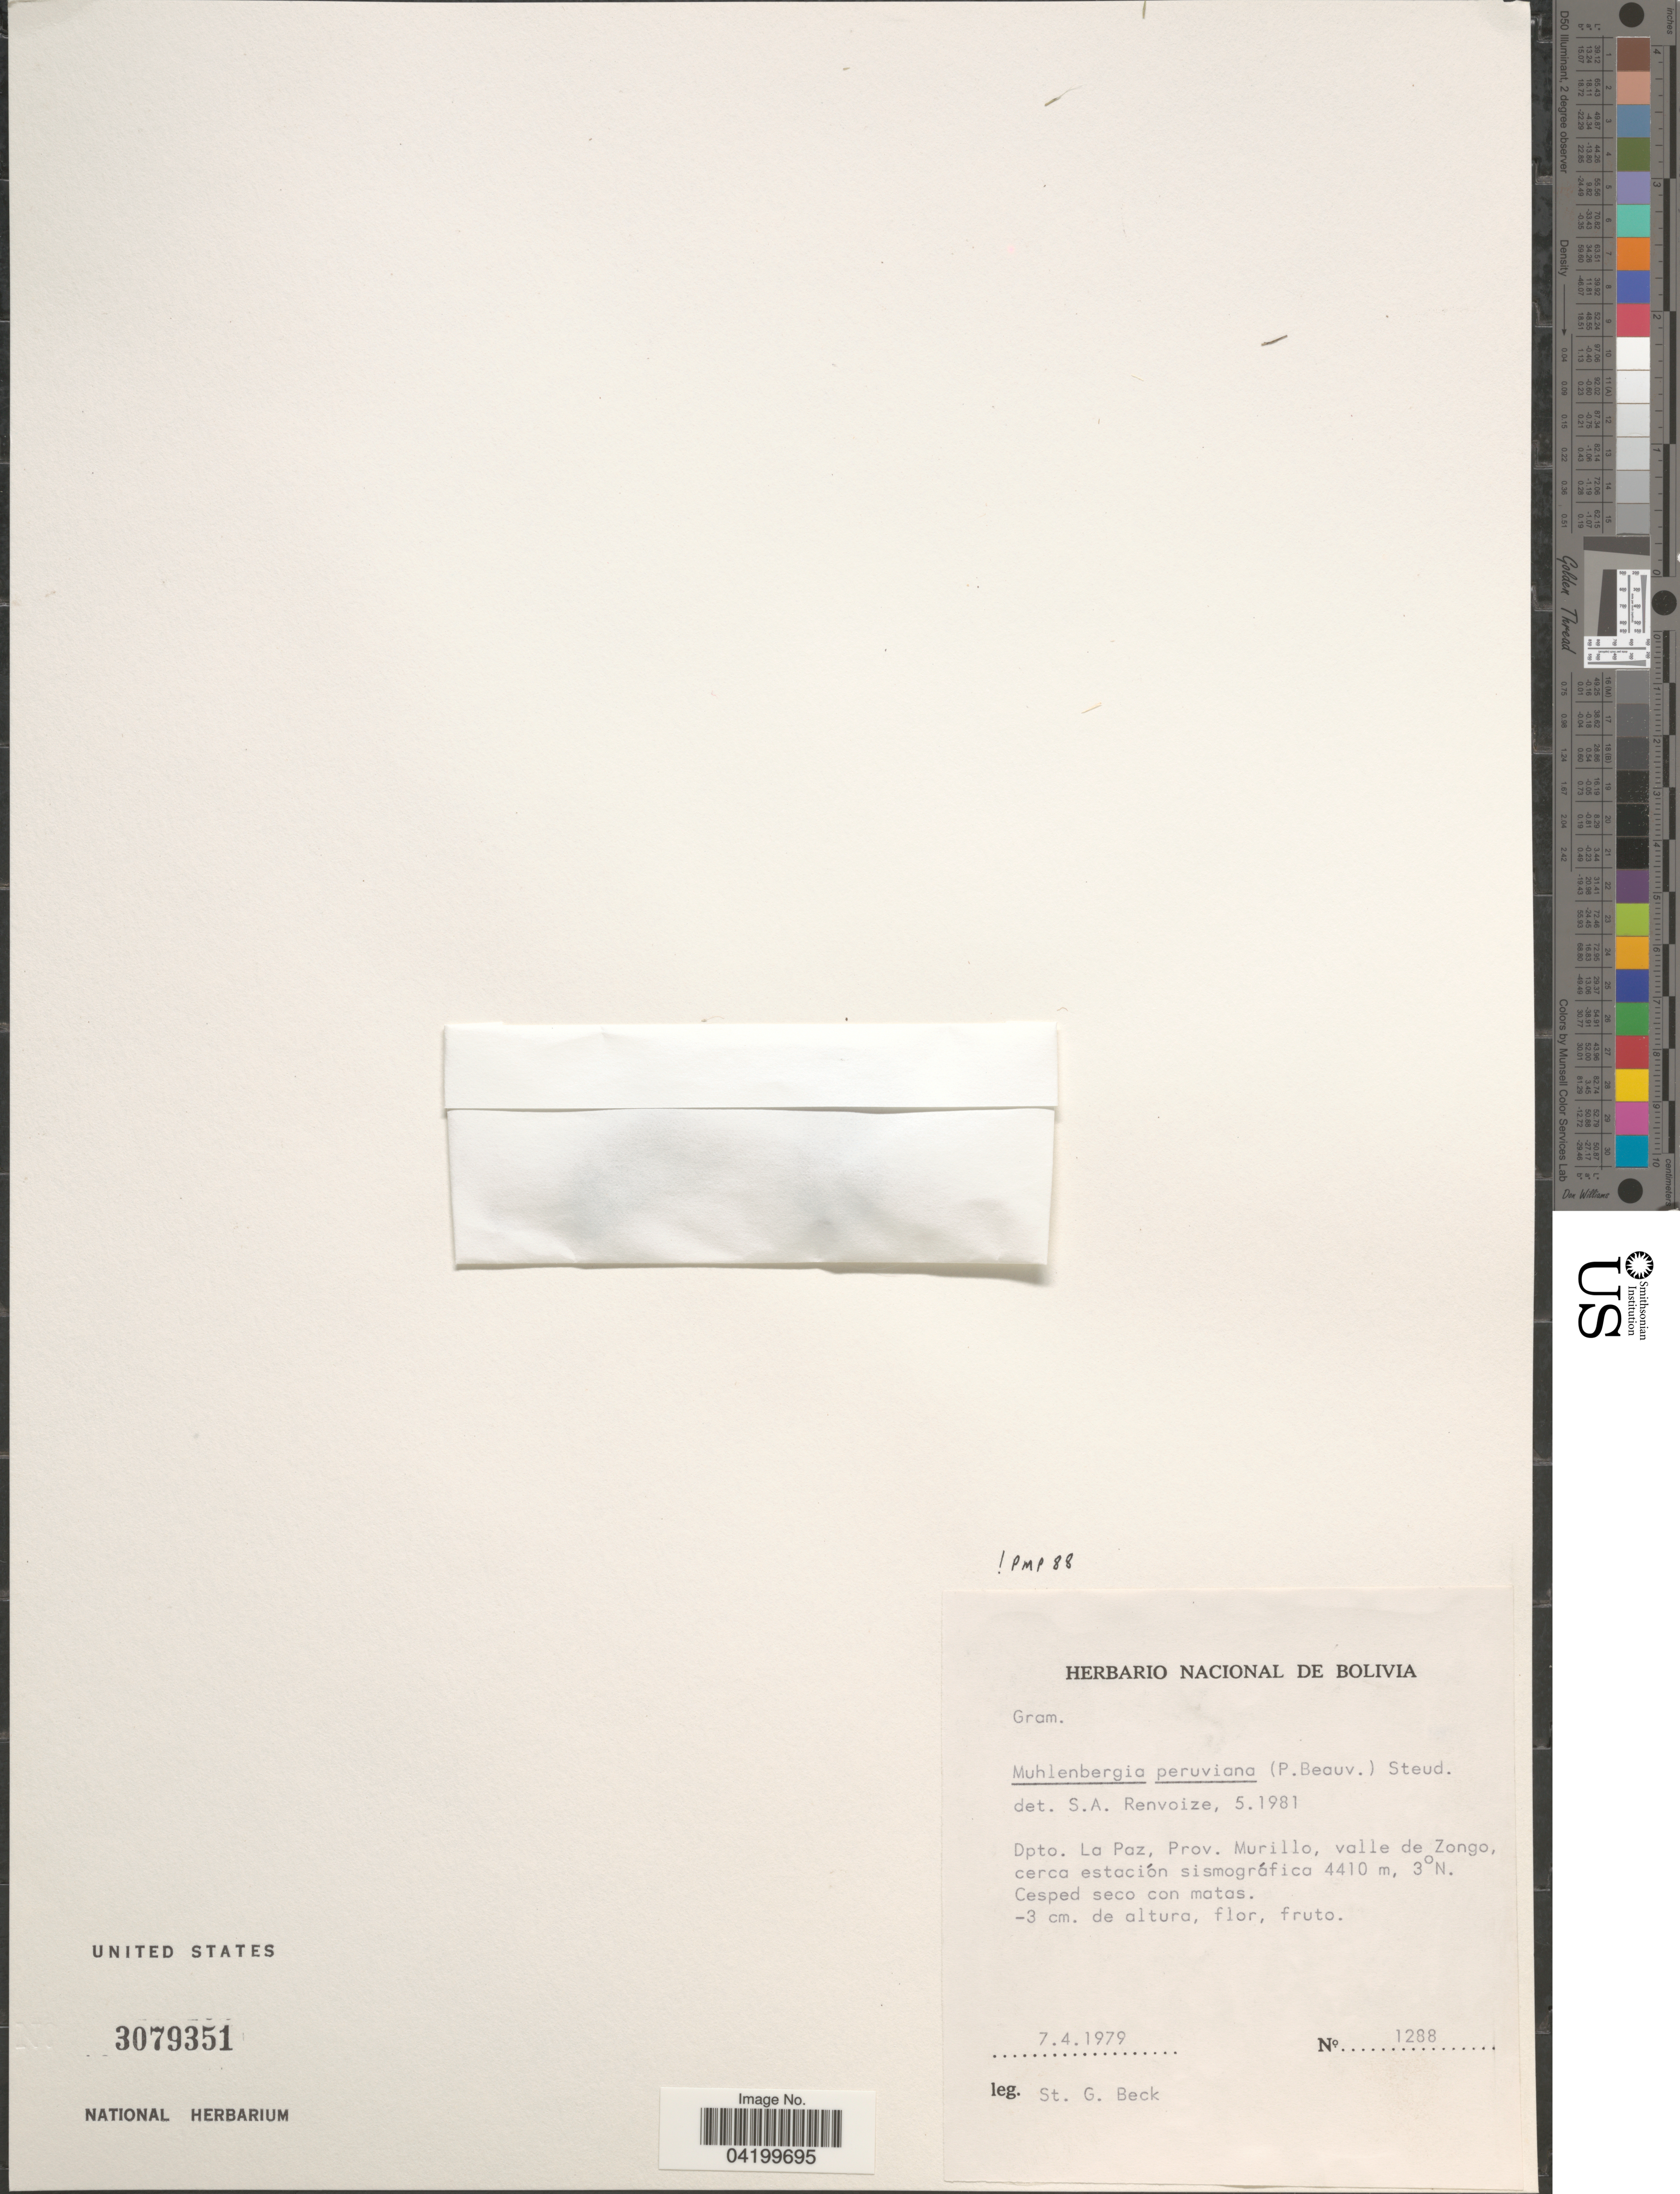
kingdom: Plantae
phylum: Tracheophyta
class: Liliopsida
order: Poales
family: Poaceae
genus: Muhlenbergia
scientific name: Muhlenbergia peruviana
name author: (P. Beauv.) Steud.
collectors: S. G. Beck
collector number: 1288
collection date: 1979-04-07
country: Bolivia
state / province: La Paz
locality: Dpto. La Paz, Prov. Murillo, valle de Zongo.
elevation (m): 4410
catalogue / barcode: US 3079351